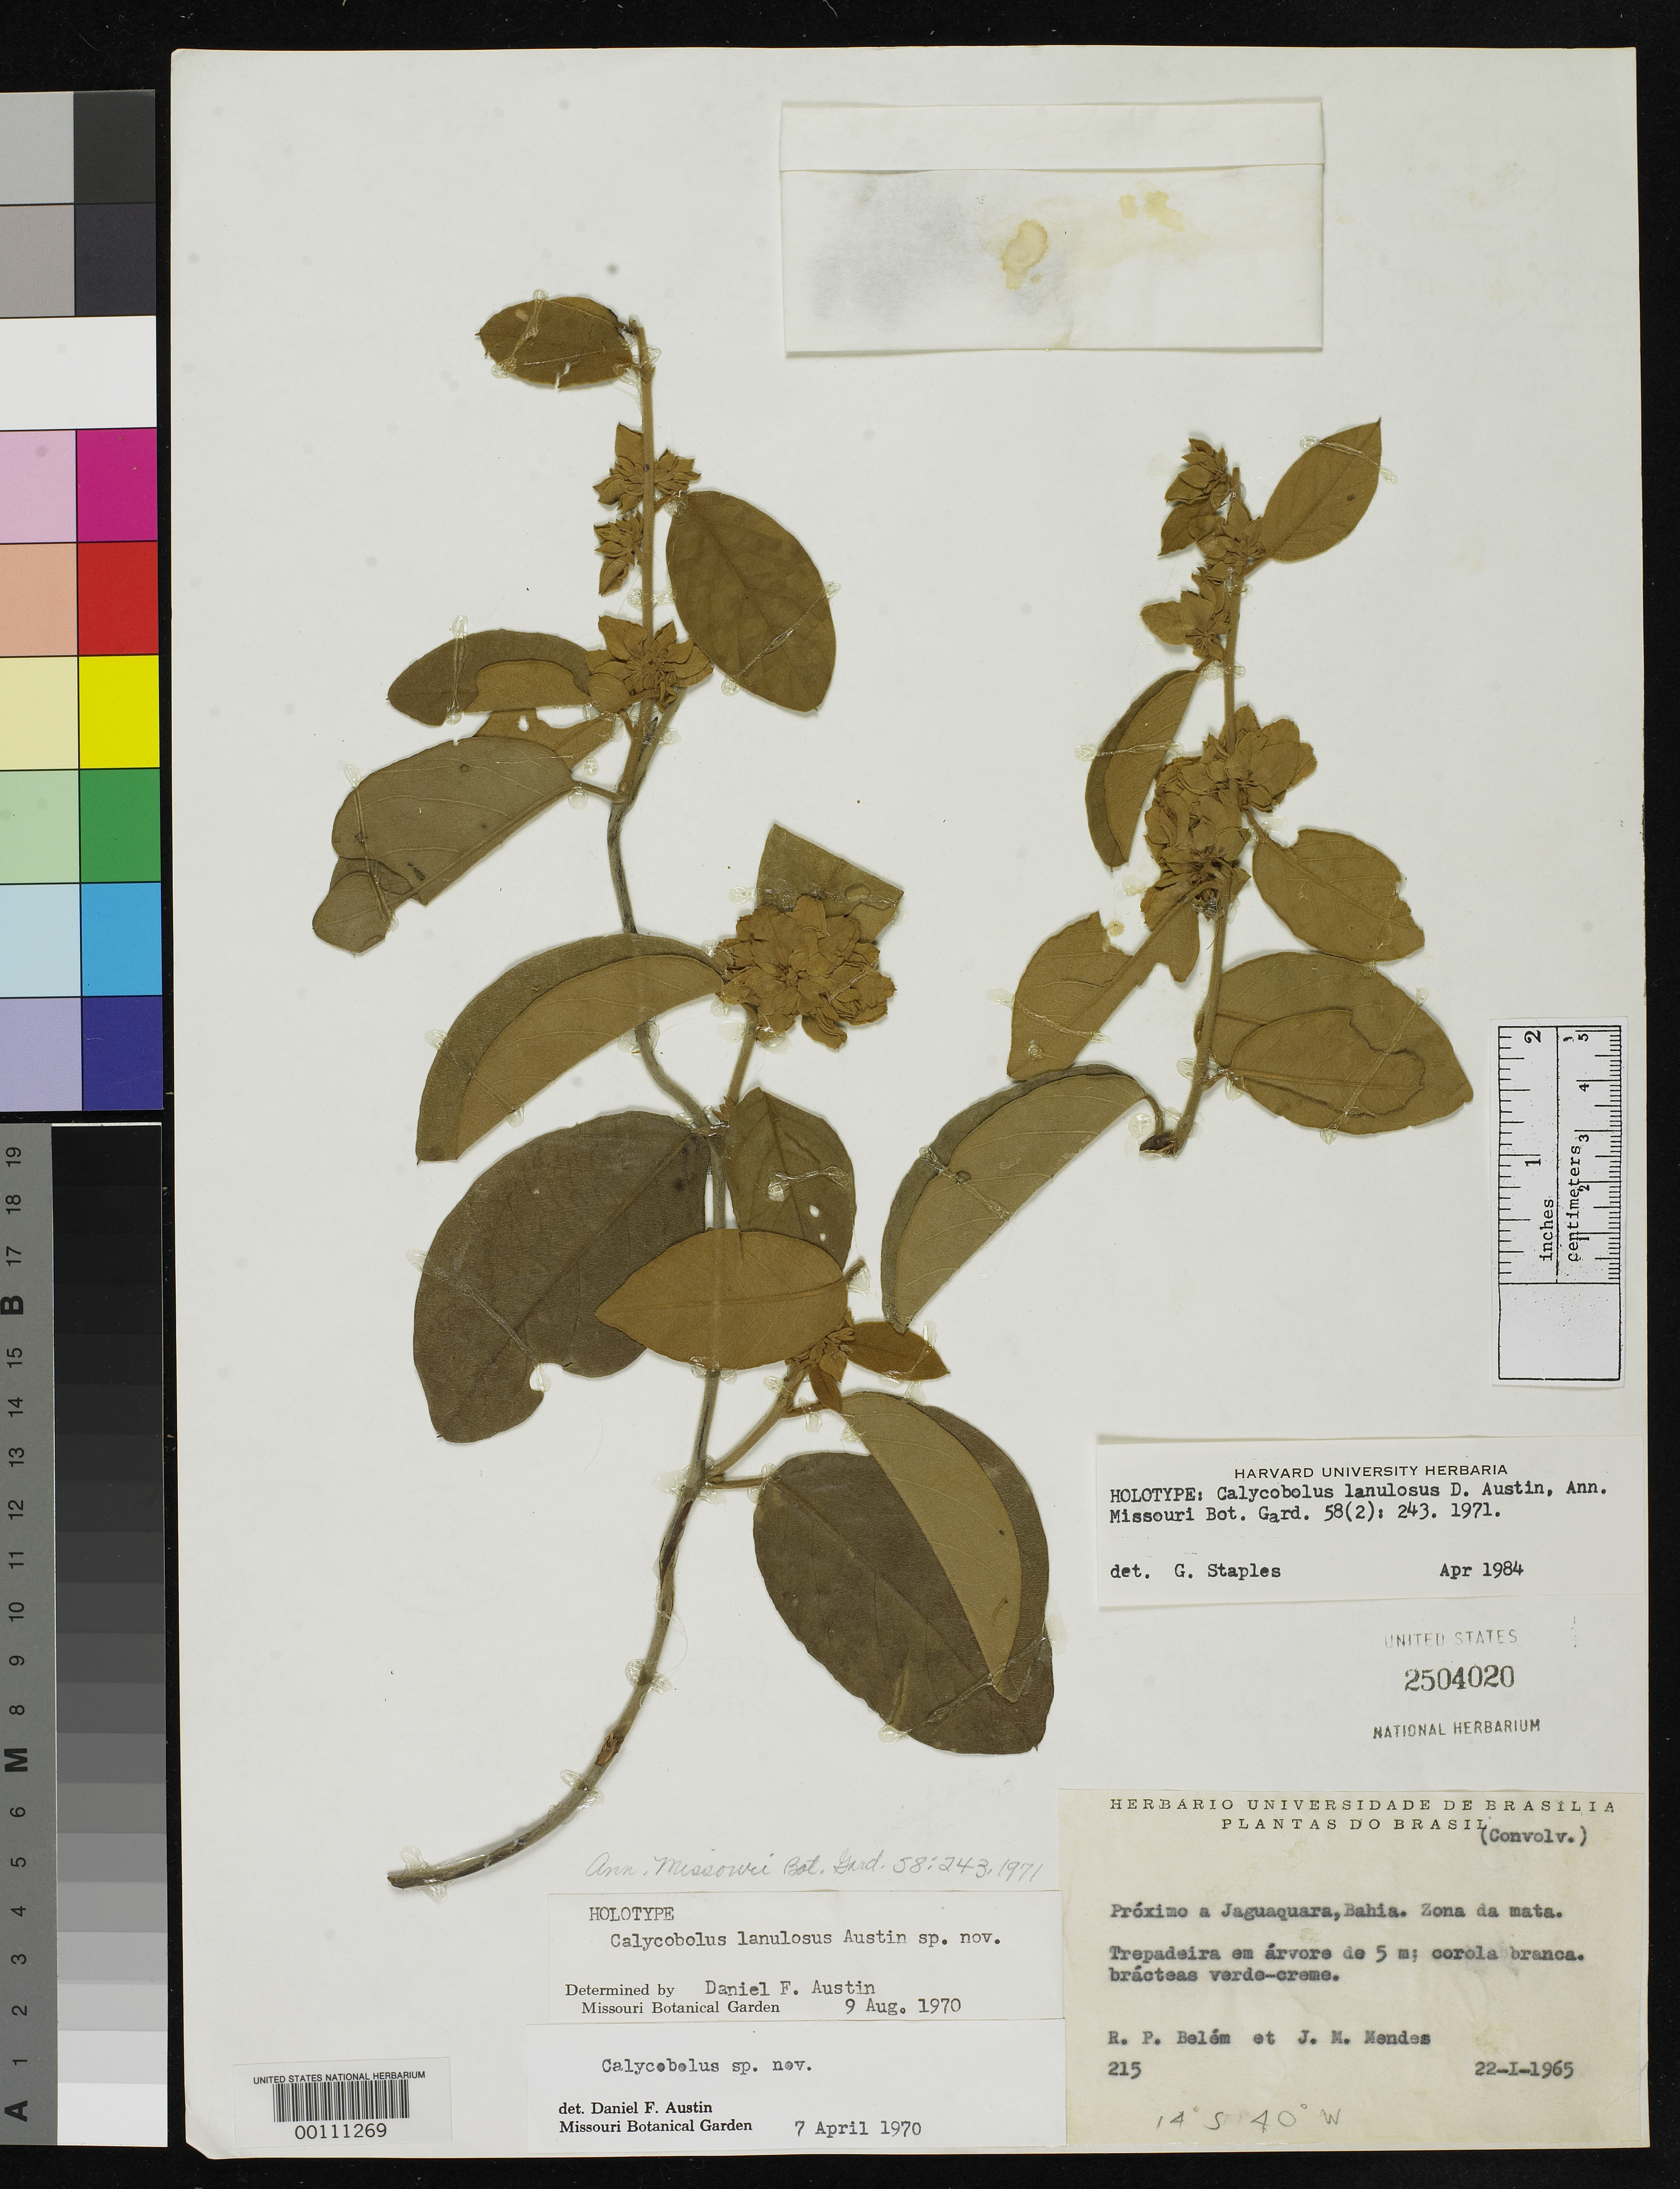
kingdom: Plantae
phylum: Tracheophyta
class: Magnoliopsida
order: Solanales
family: Convolvulaceae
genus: Calycobolus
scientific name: Calycobolus lanulosus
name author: Austin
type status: Holotype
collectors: R. P. Belém & J. M. Mendes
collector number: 215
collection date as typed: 22 Jan 1965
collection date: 1965-01-22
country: Brazil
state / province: Bahia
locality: Jaguquara.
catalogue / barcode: US 2504020